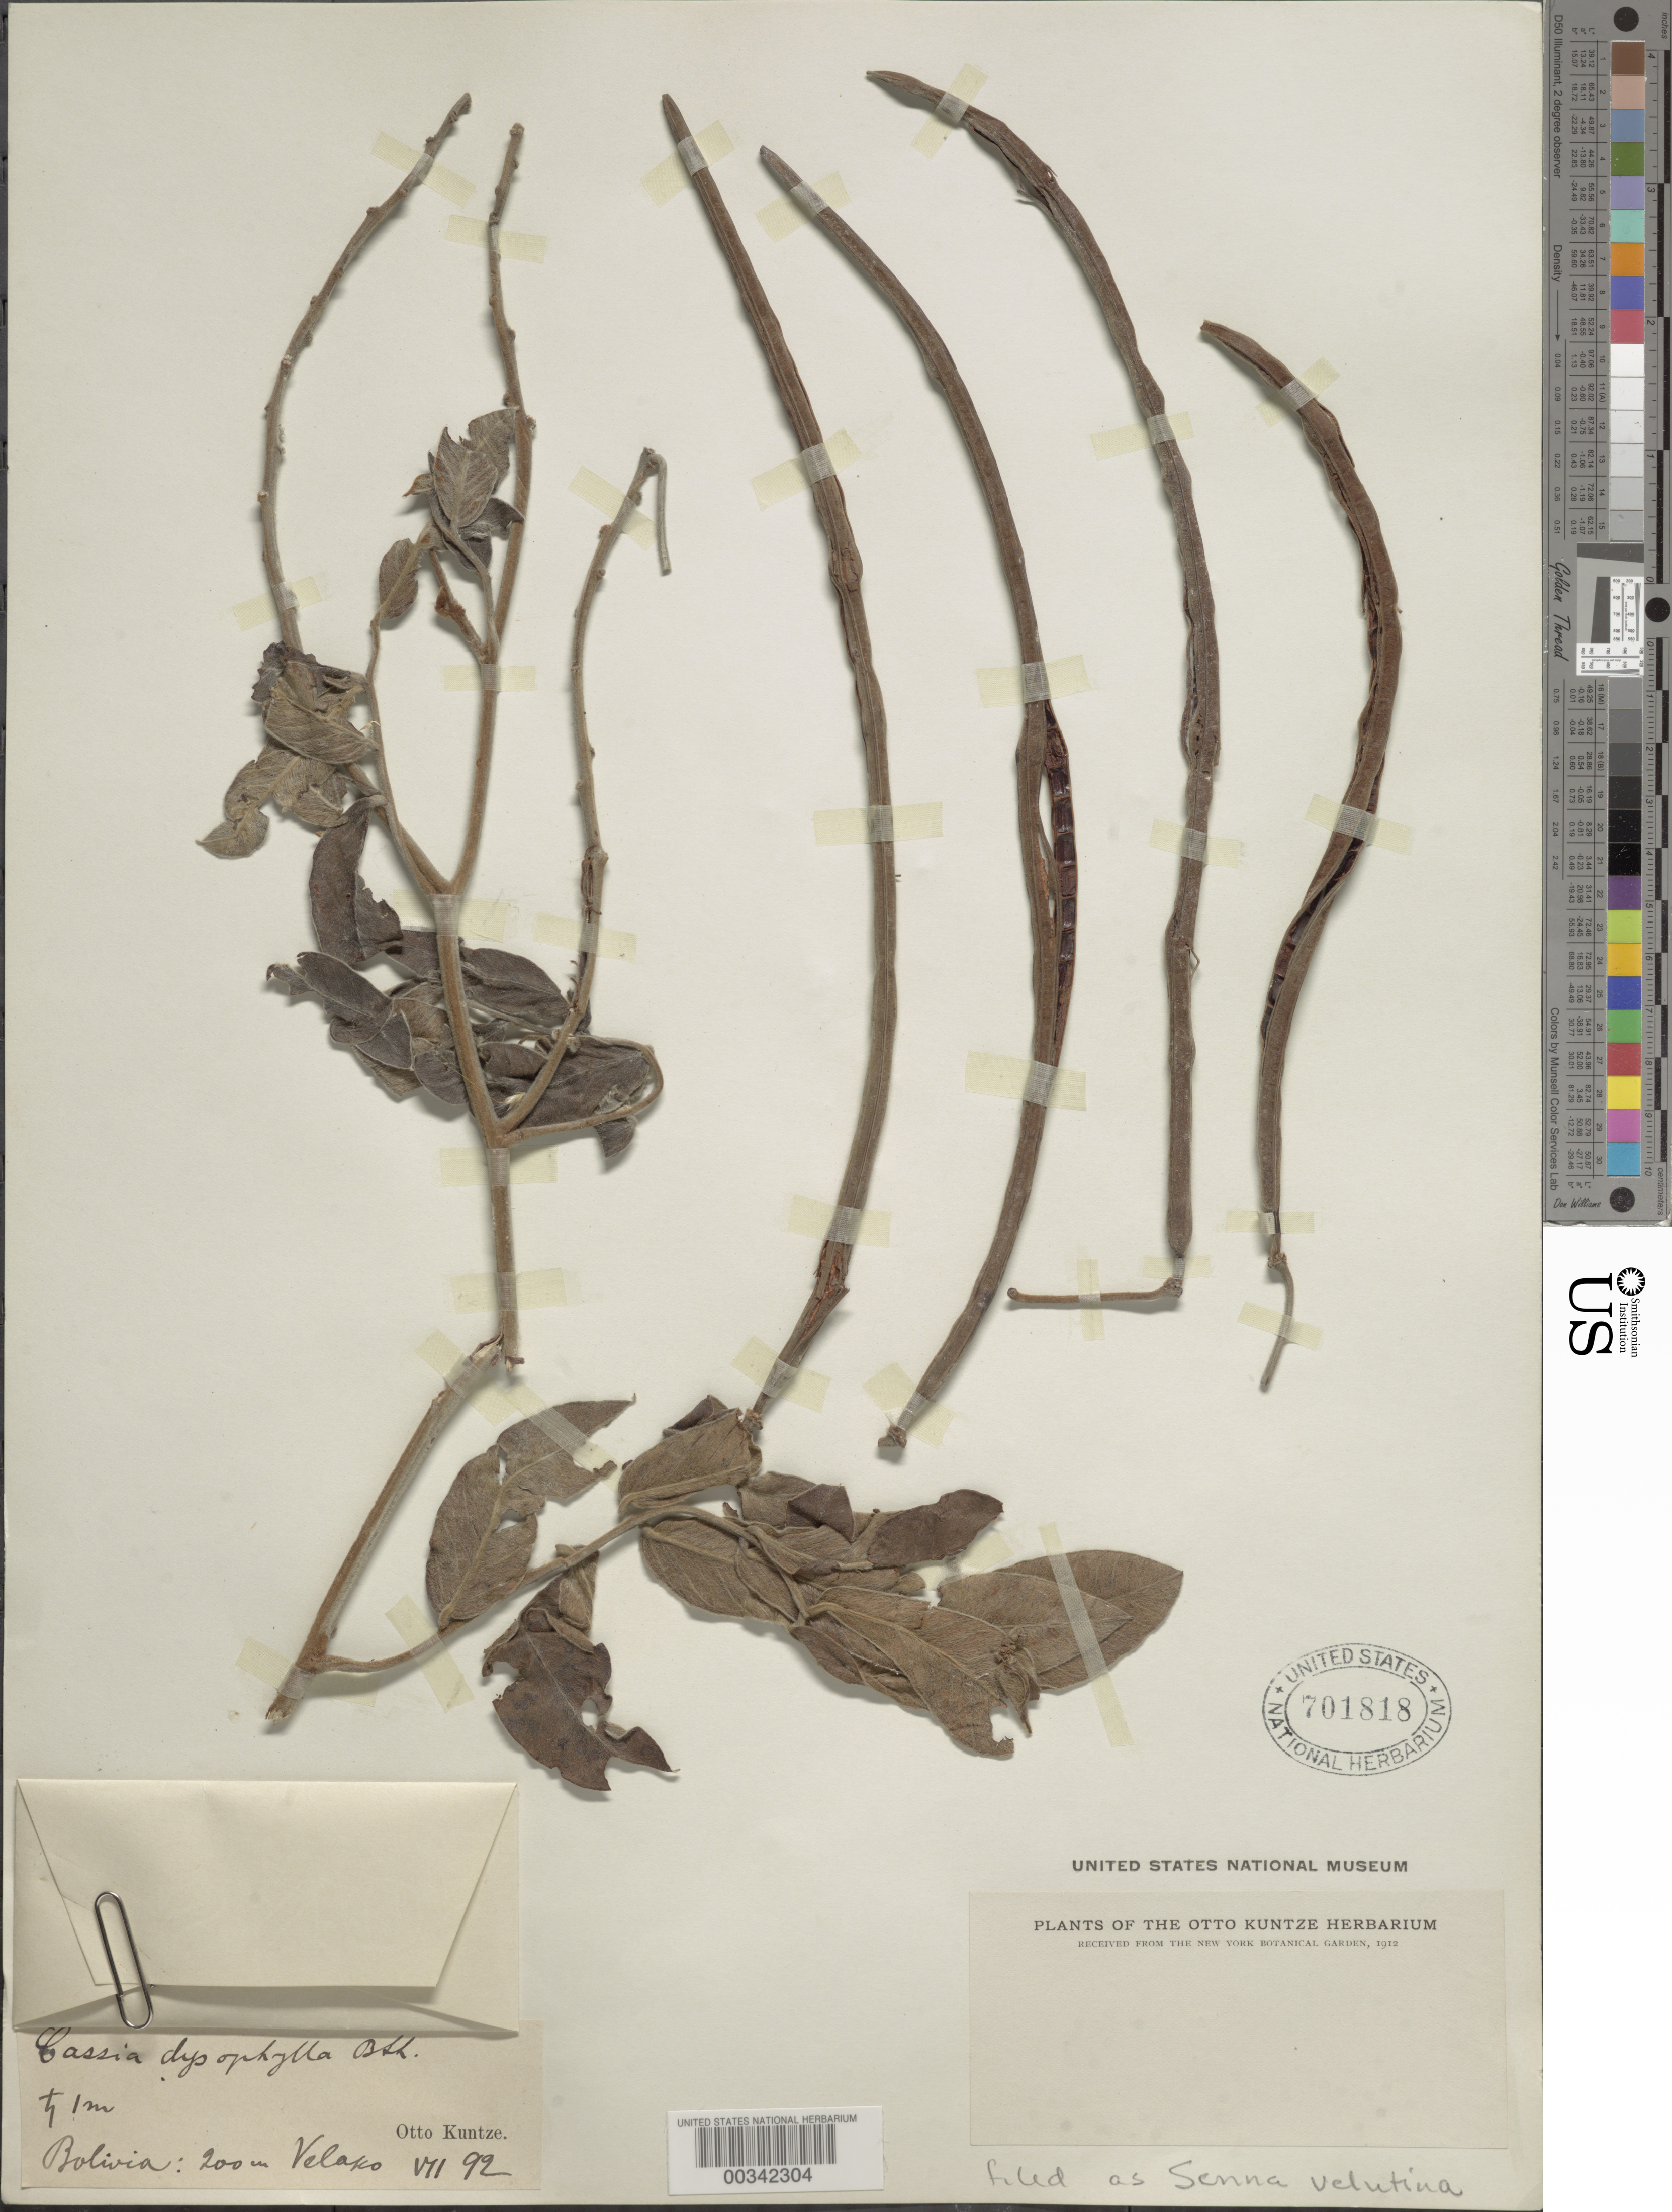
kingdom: Plantae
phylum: Tracheophyta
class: Magnoliopsida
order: Fabales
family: Fabaceae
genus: Senna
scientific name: Senna velutina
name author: (Vogel) H.S. Irwin & Barneby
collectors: C.E.O. Kuntze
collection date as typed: Jul 1892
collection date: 1892-07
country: Bolivia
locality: Velako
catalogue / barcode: US 701818